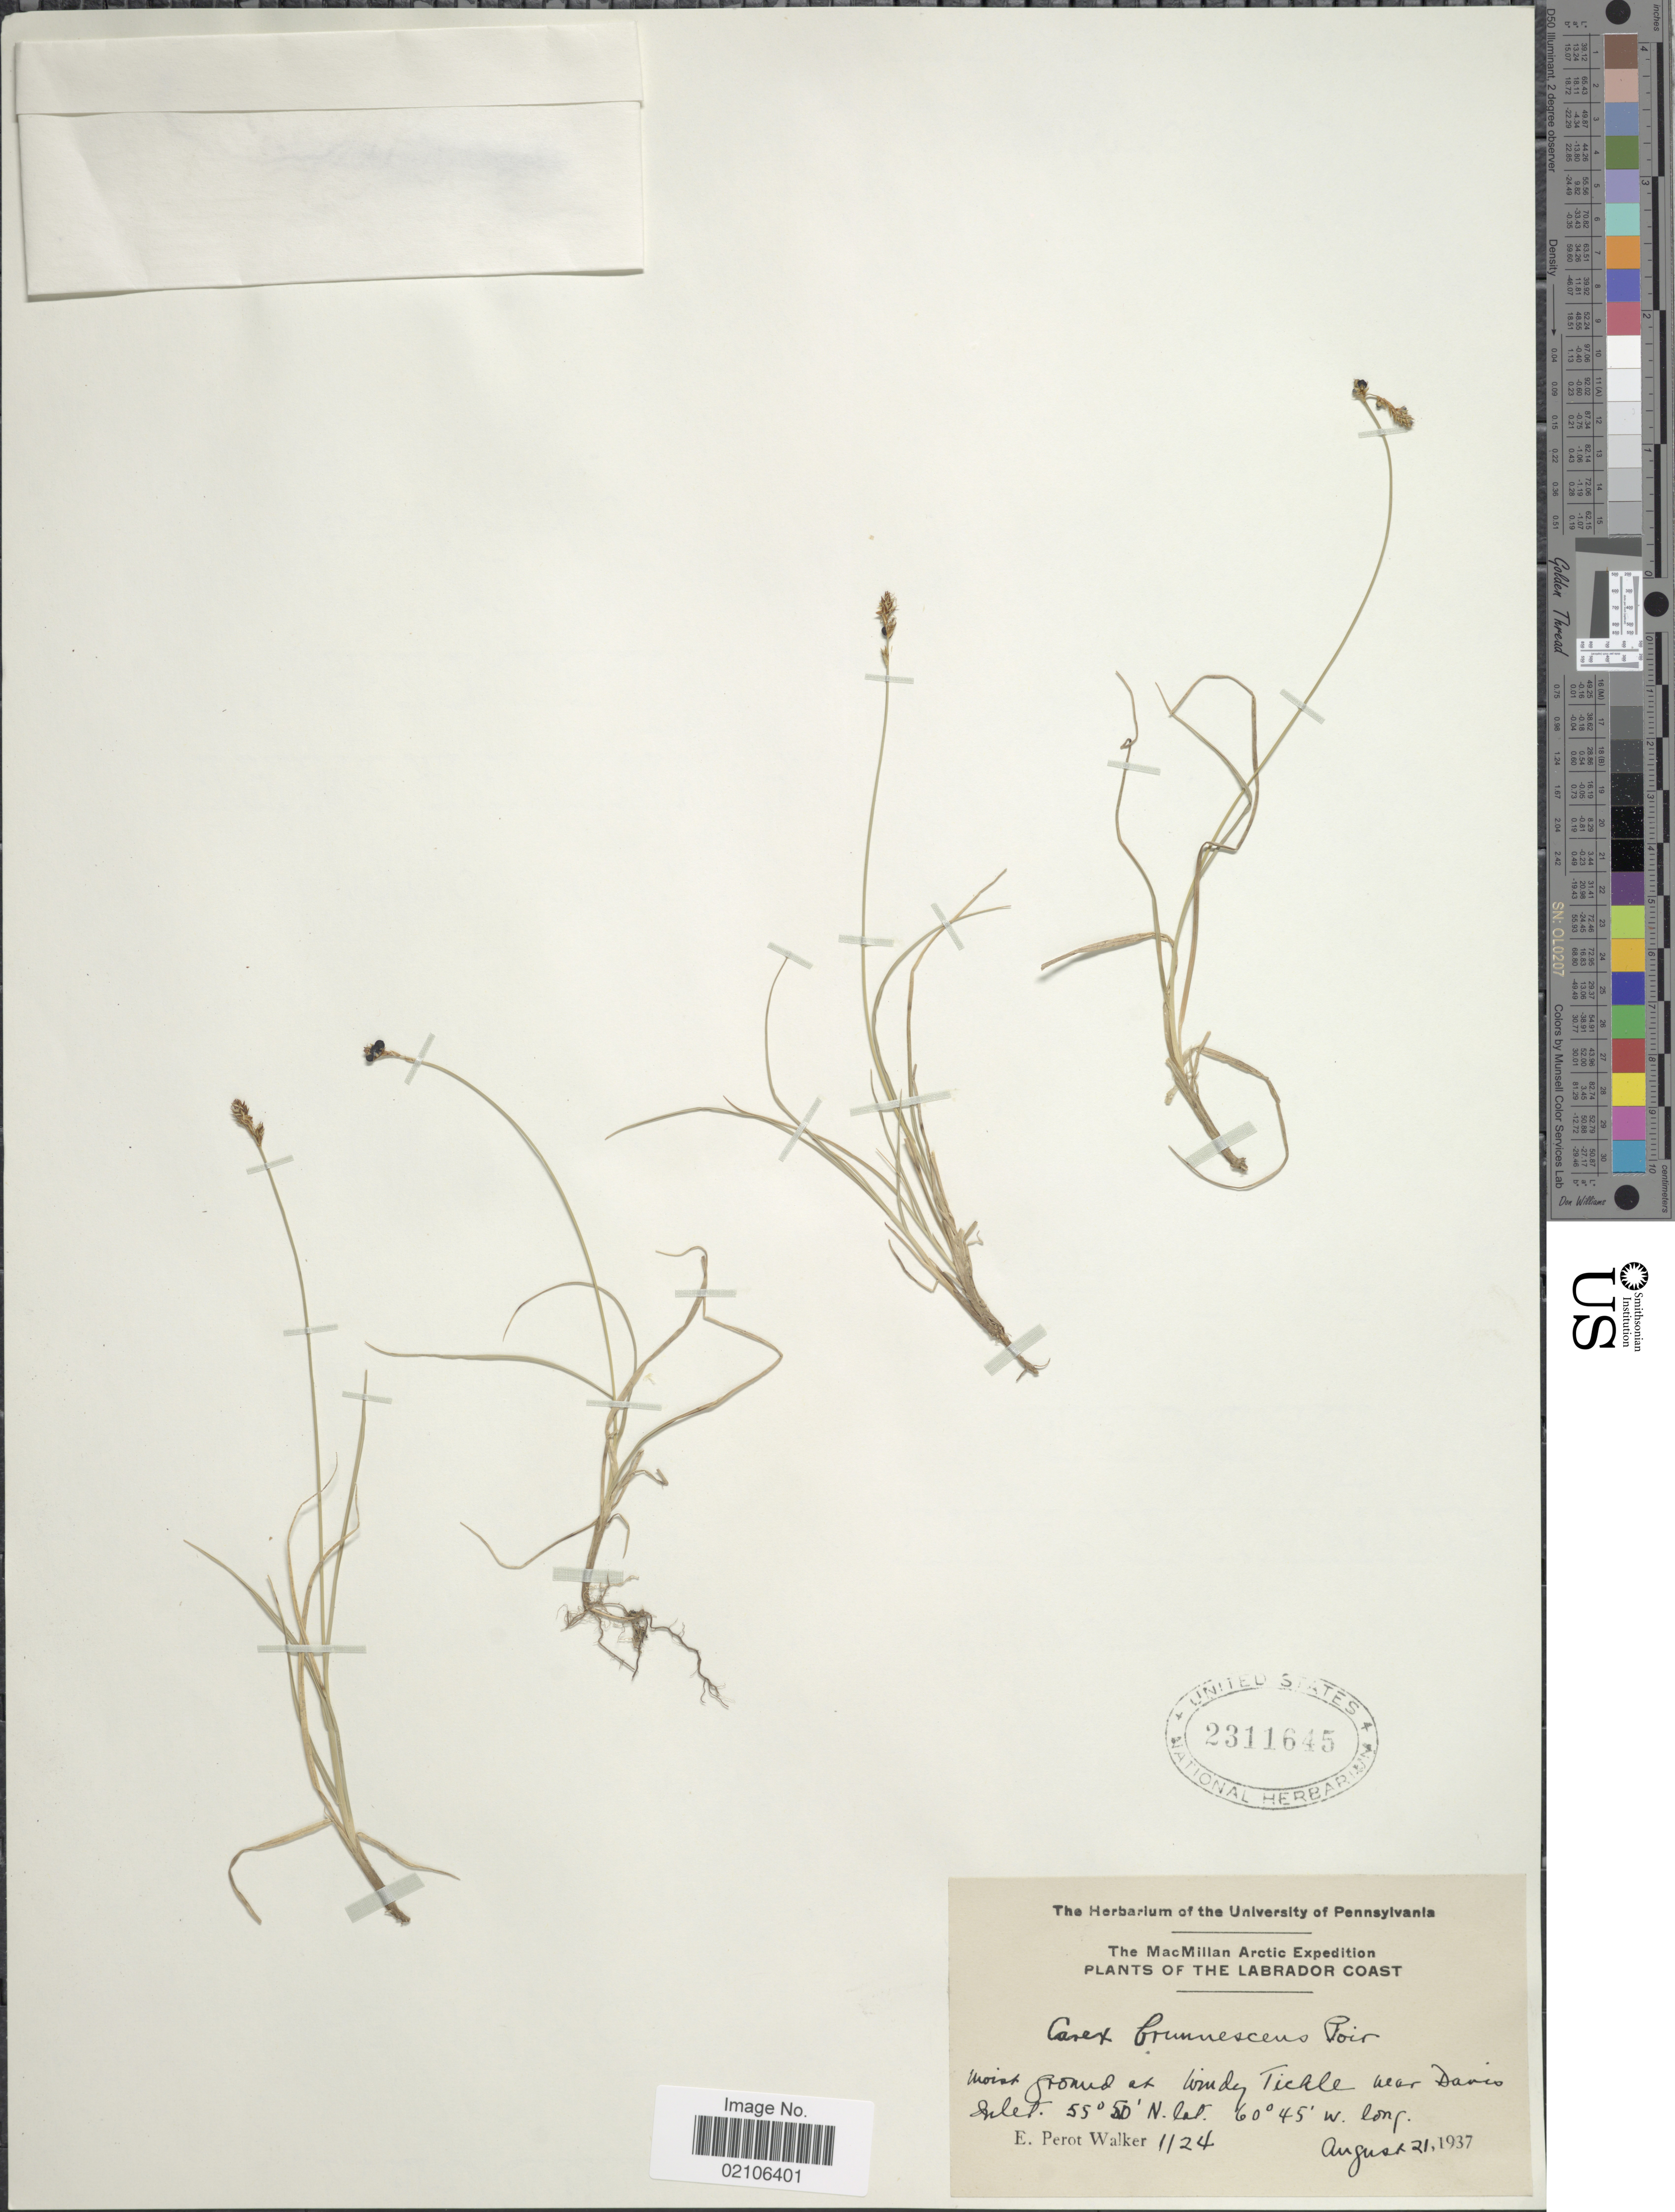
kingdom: Plantae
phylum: Tracheophyta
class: Liliopsida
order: Poales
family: Cyperaceae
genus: Carex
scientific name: Carex brunnescens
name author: (Pers.) Poir.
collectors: E. P. Walker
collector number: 1124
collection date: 1937-08-21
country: Canada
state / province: Newfoundland and Labrador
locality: Labrador Coast, moist ground at Windy Tickle near Davis Inlet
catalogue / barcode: US 2311645